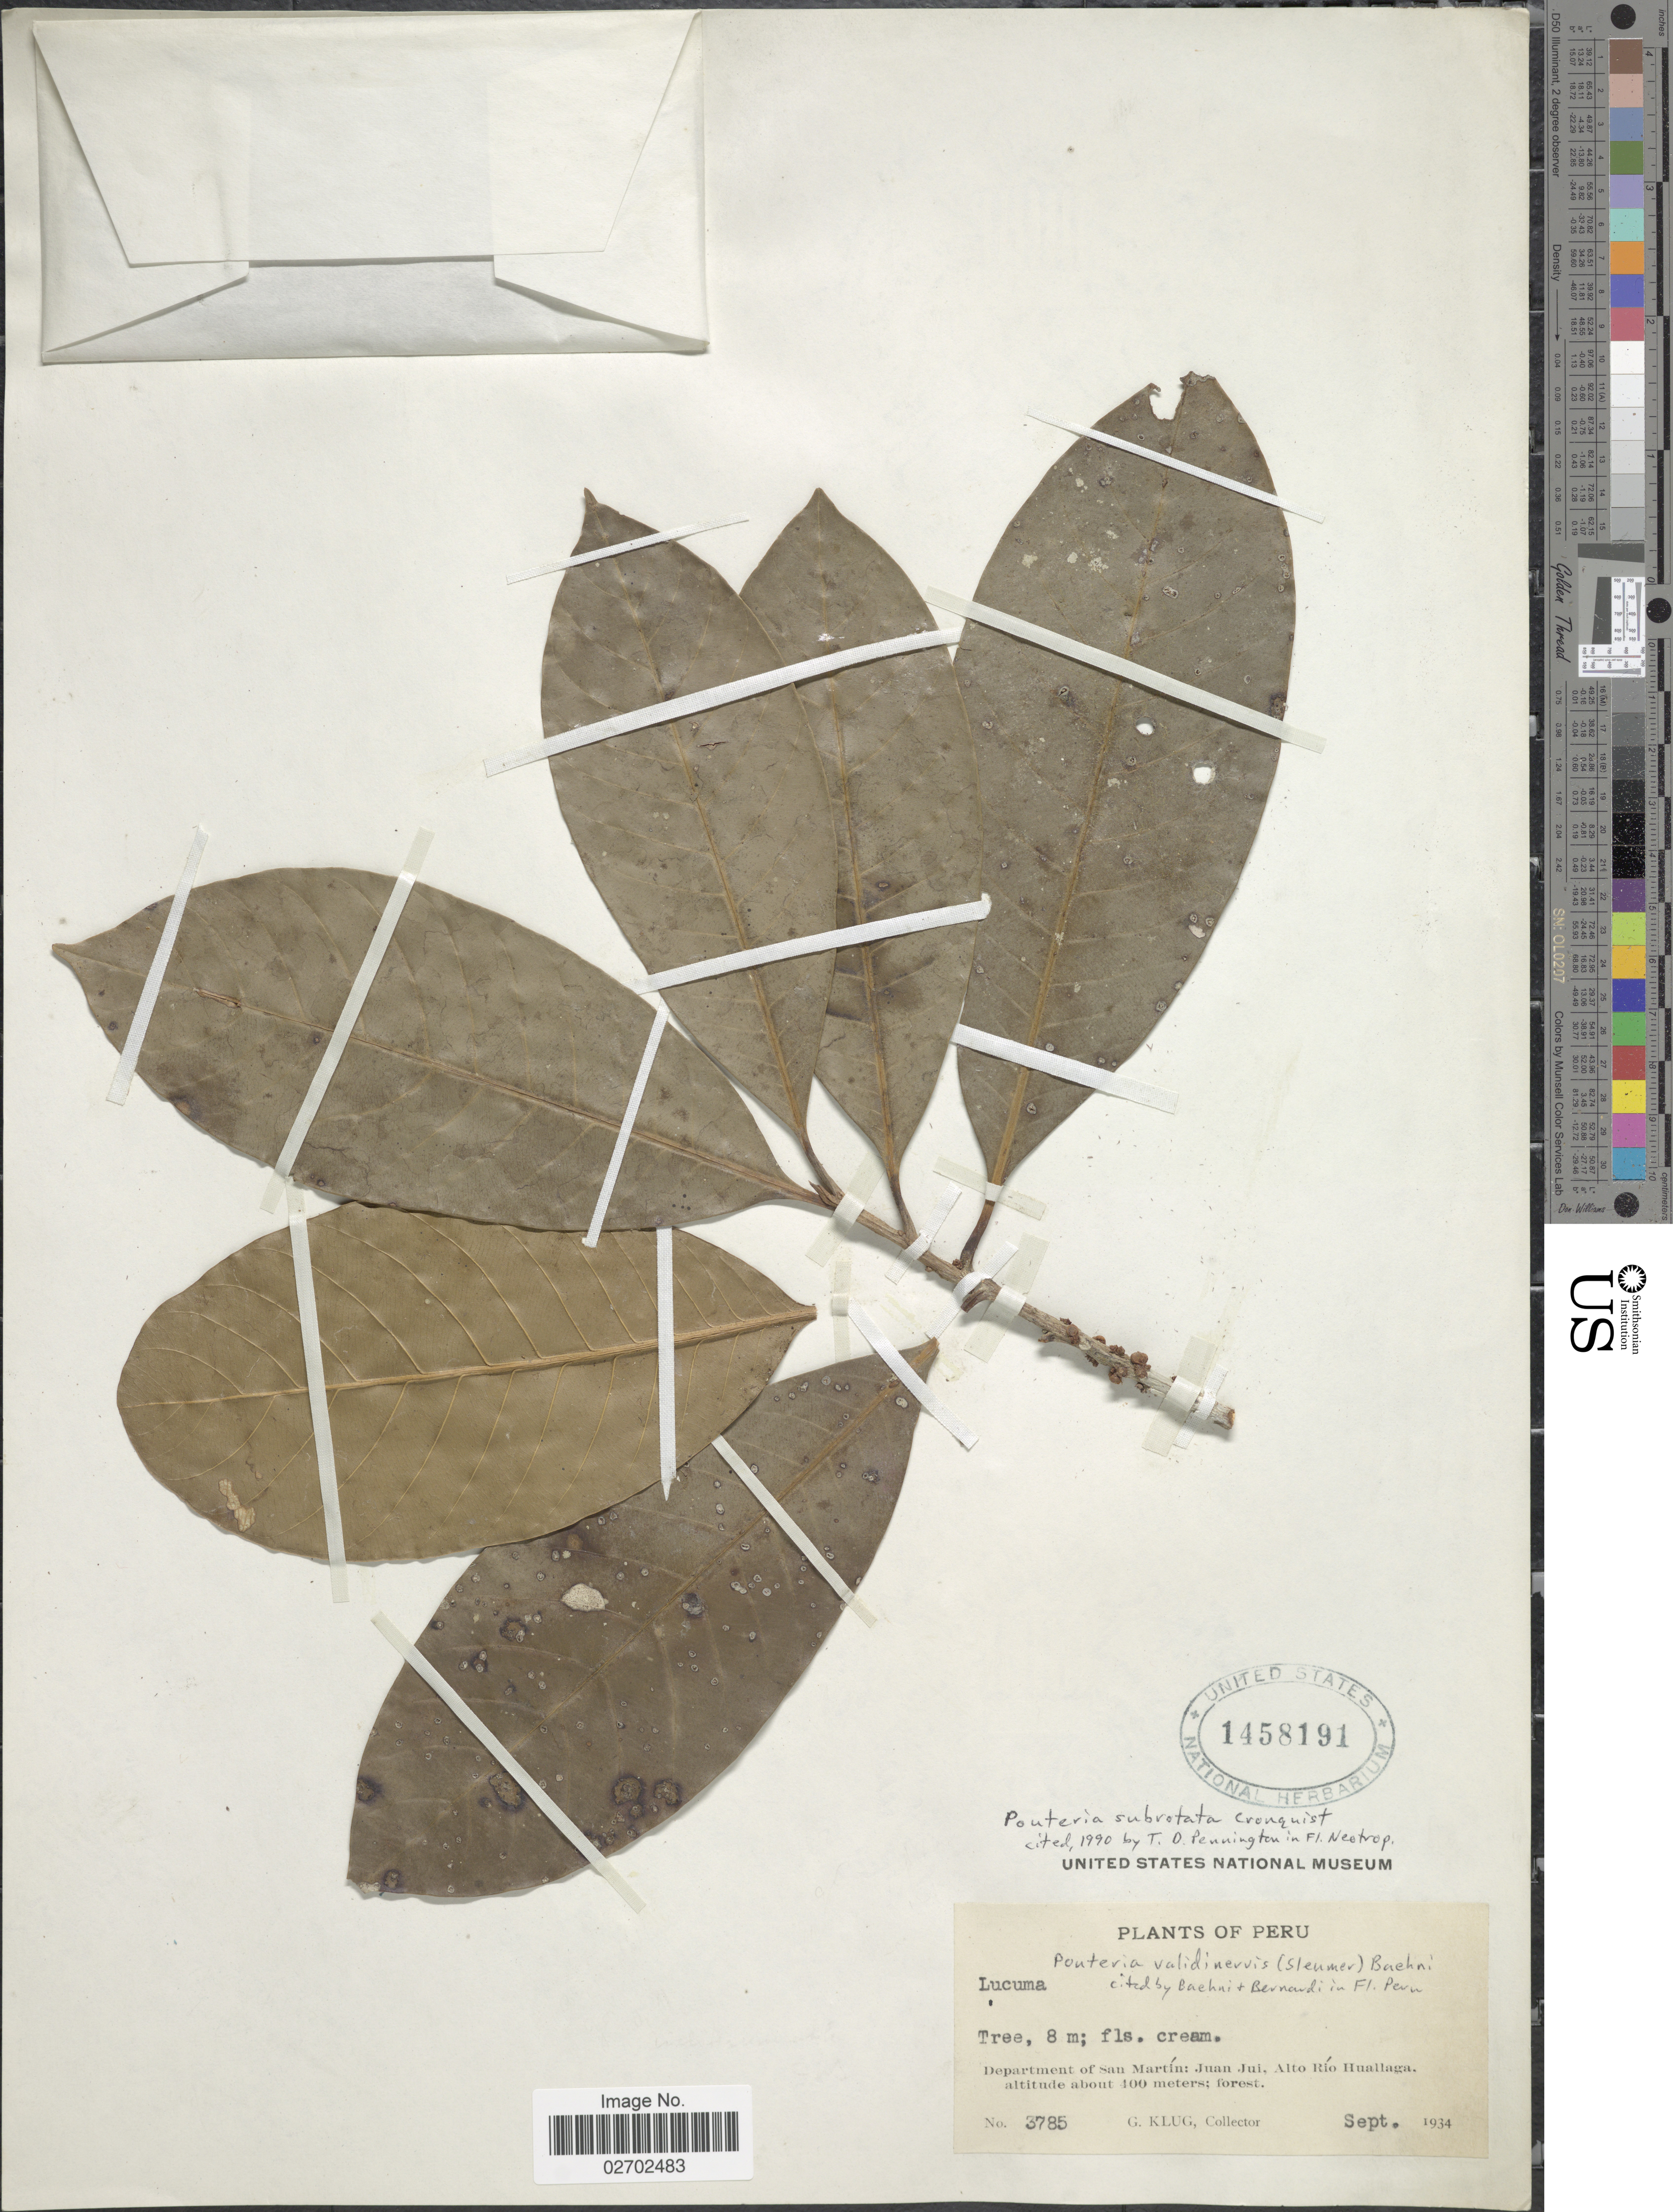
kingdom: Plantae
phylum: Tracheophyta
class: Magnoliopsida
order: Ericales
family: Sapotaceae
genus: Pouteria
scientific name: Pouteria subrotata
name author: Cronq.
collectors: G. Klug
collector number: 3785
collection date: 1934-09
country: Peru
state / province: San Martín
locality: Department of San Martín: Juan Jui, Alto Río Huallaga.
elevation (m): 400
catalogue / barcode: US 1458191